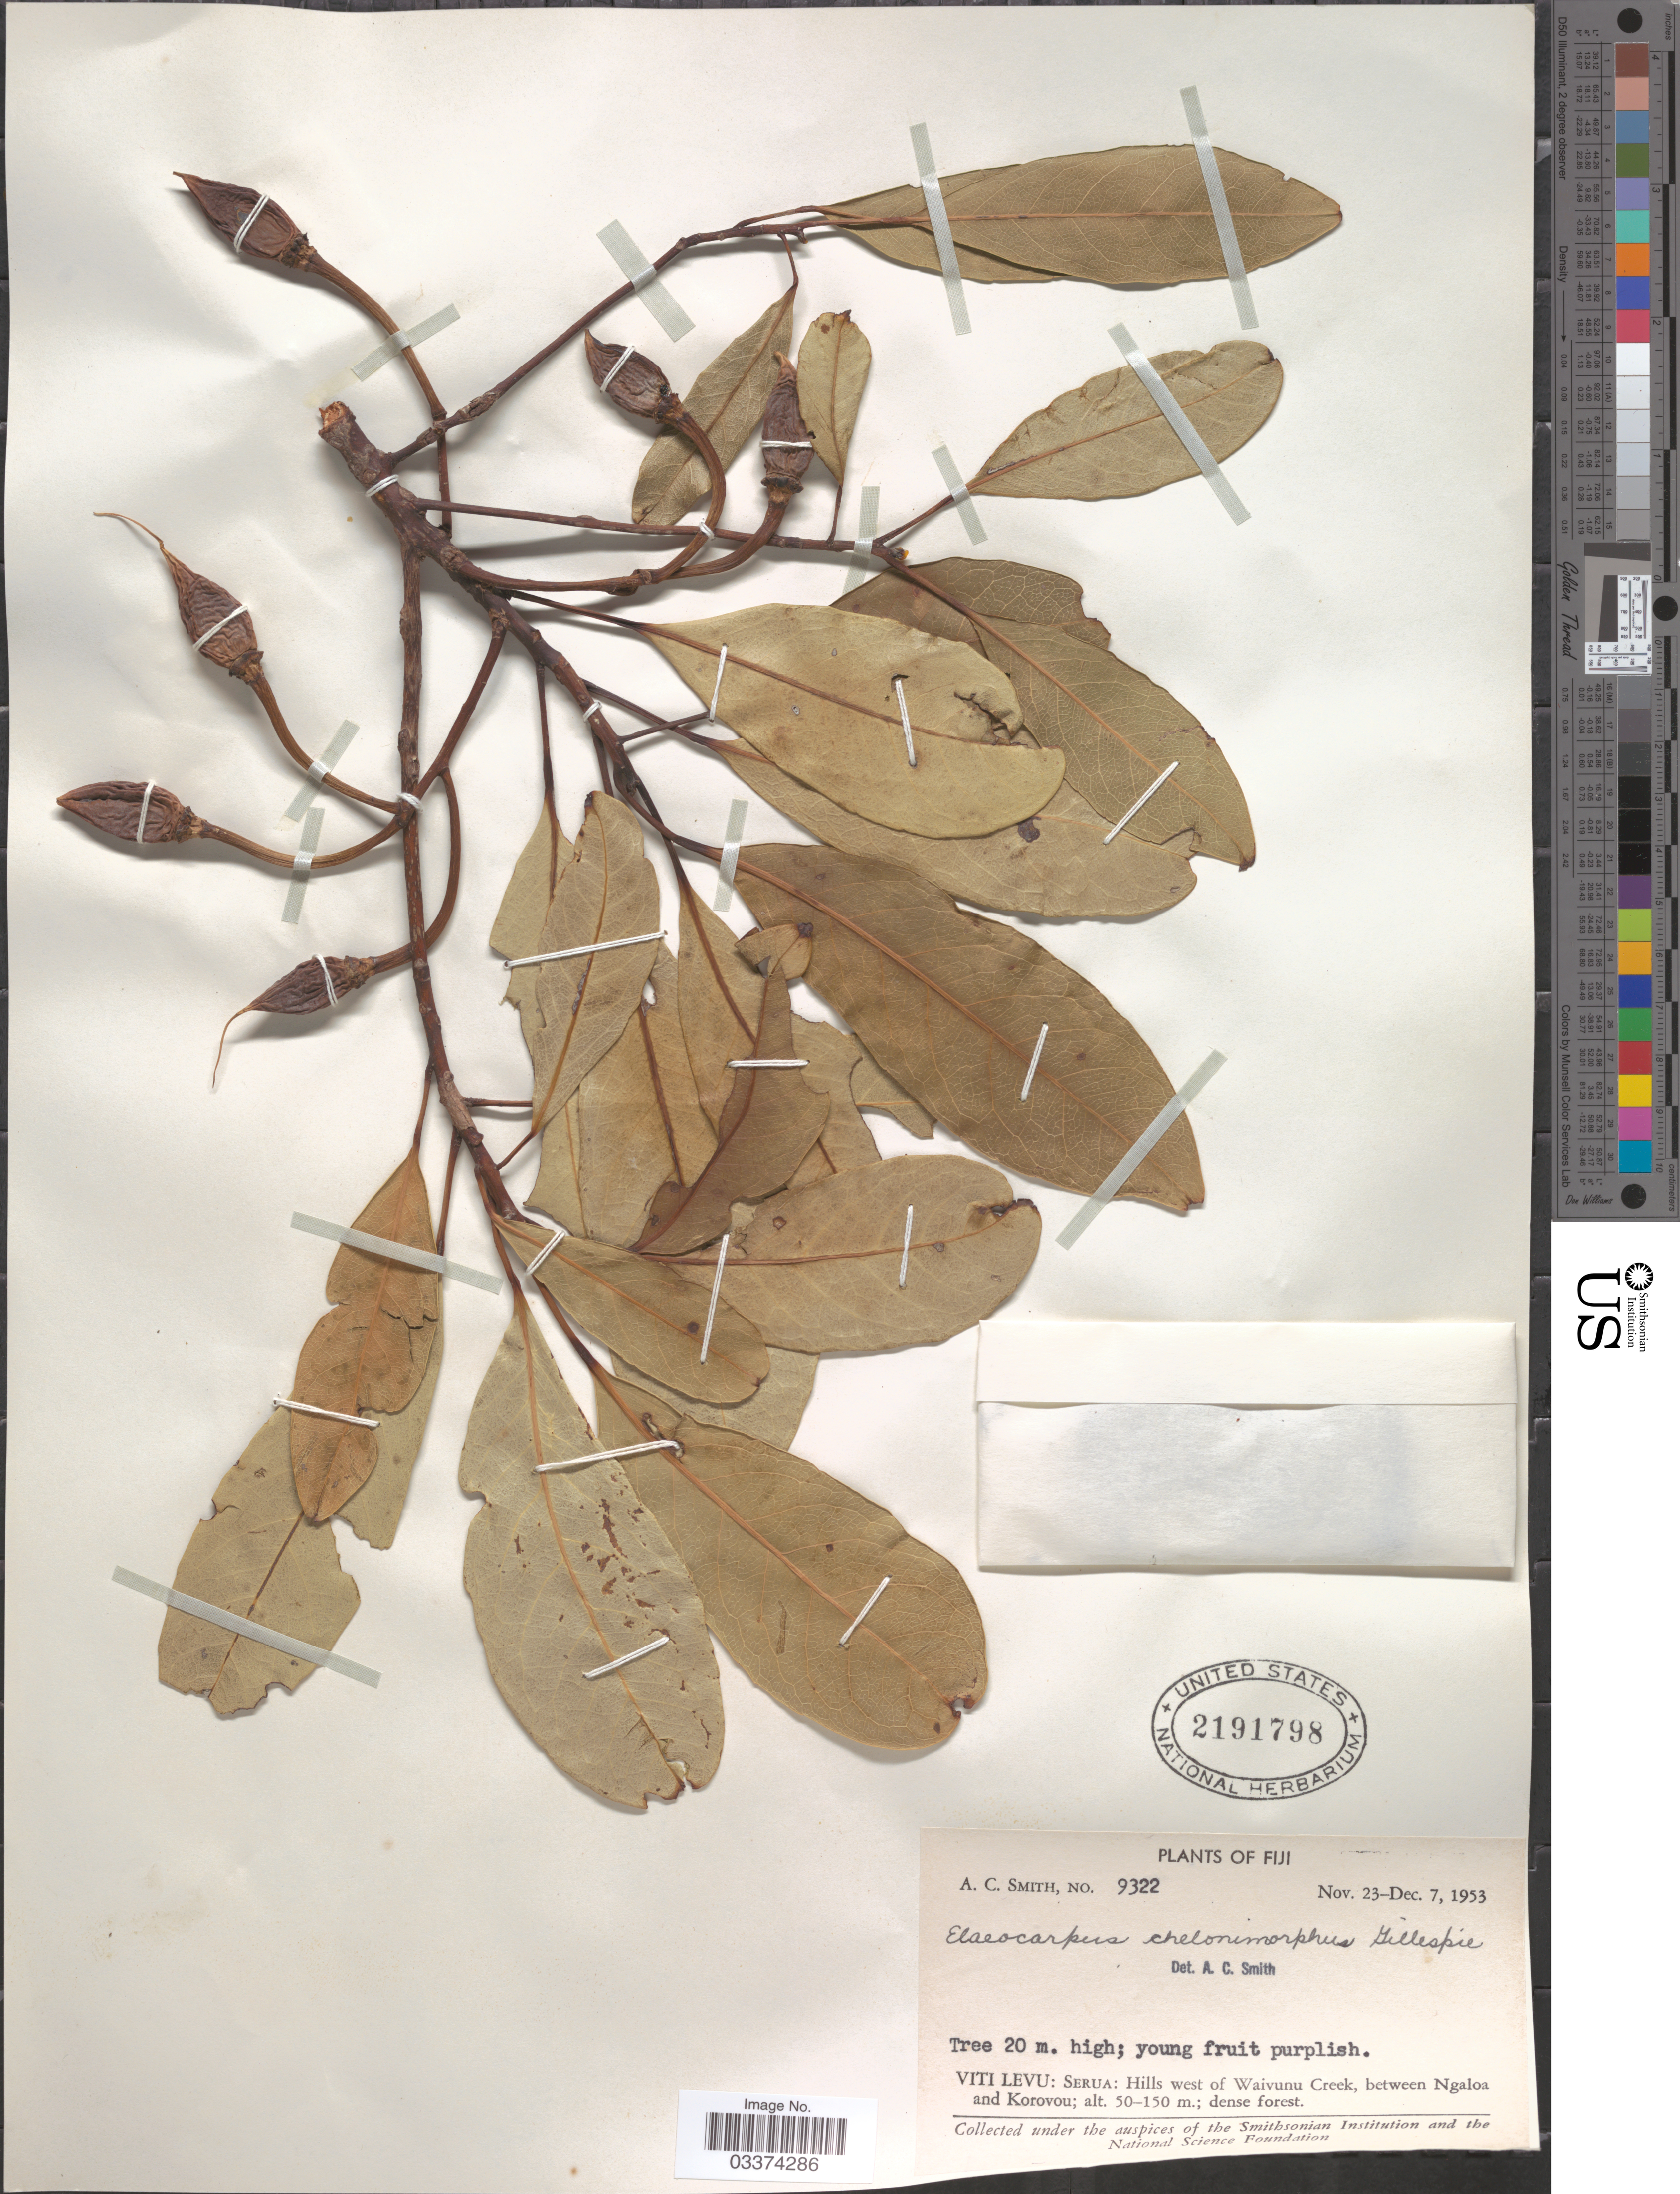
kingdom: Plantae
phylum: Tracheophyta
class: Magnoliopsida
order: Oxalidales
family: Elaeocarpaceae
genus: Elaeocarpus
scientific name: Elaeocarpus chelonimorphus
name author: Gillespie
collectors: A. C. Smith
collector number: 9322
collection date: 1953-11-23/1953-12-07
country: Fiji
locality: Viti Levu: Serua: Hills west of Waivunu Creek, between Ngaloa and Korovou.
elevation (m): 50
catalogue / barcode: US 2191798